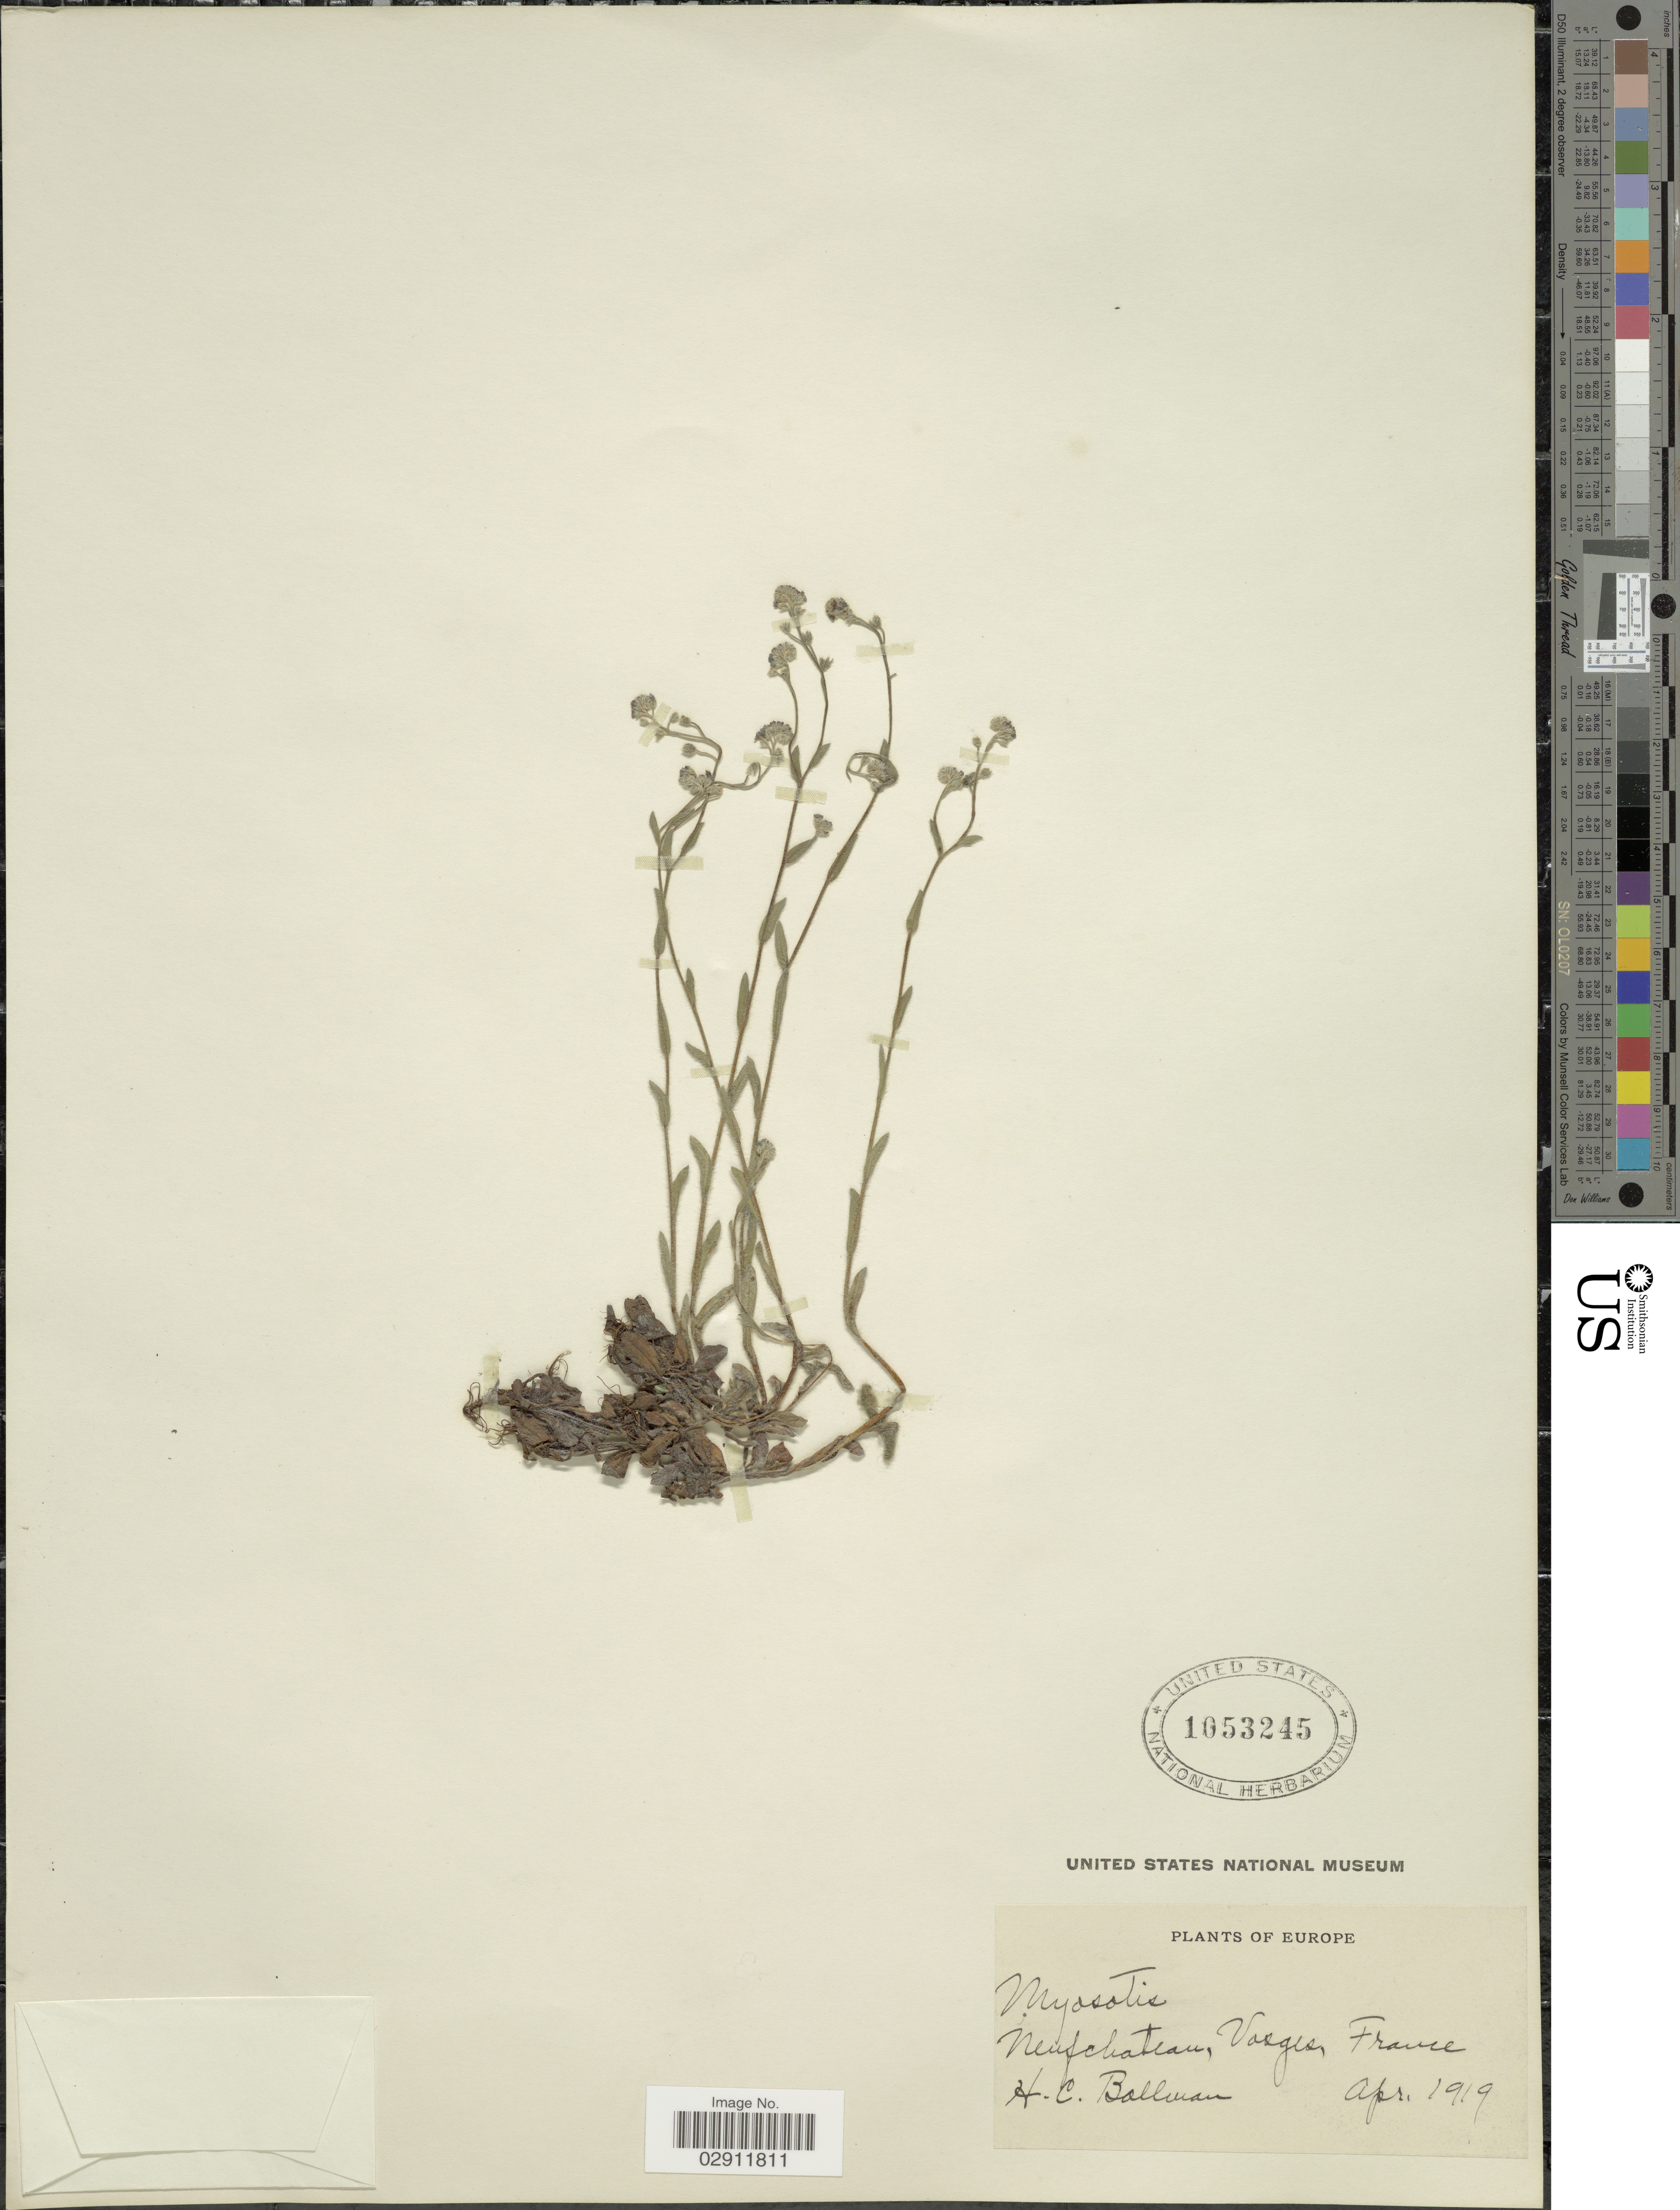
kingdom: Plantae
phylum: Tracheophyta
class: Magnoliopsida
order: Boraginales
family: Boraginaceae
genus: Myosotis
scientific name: Myosotis sp.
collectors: H. C. Bollman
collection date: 1919-04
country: France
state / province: Grand Est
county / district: Vosges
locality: Neufchateau, Vosges.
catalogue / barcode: US 1053245